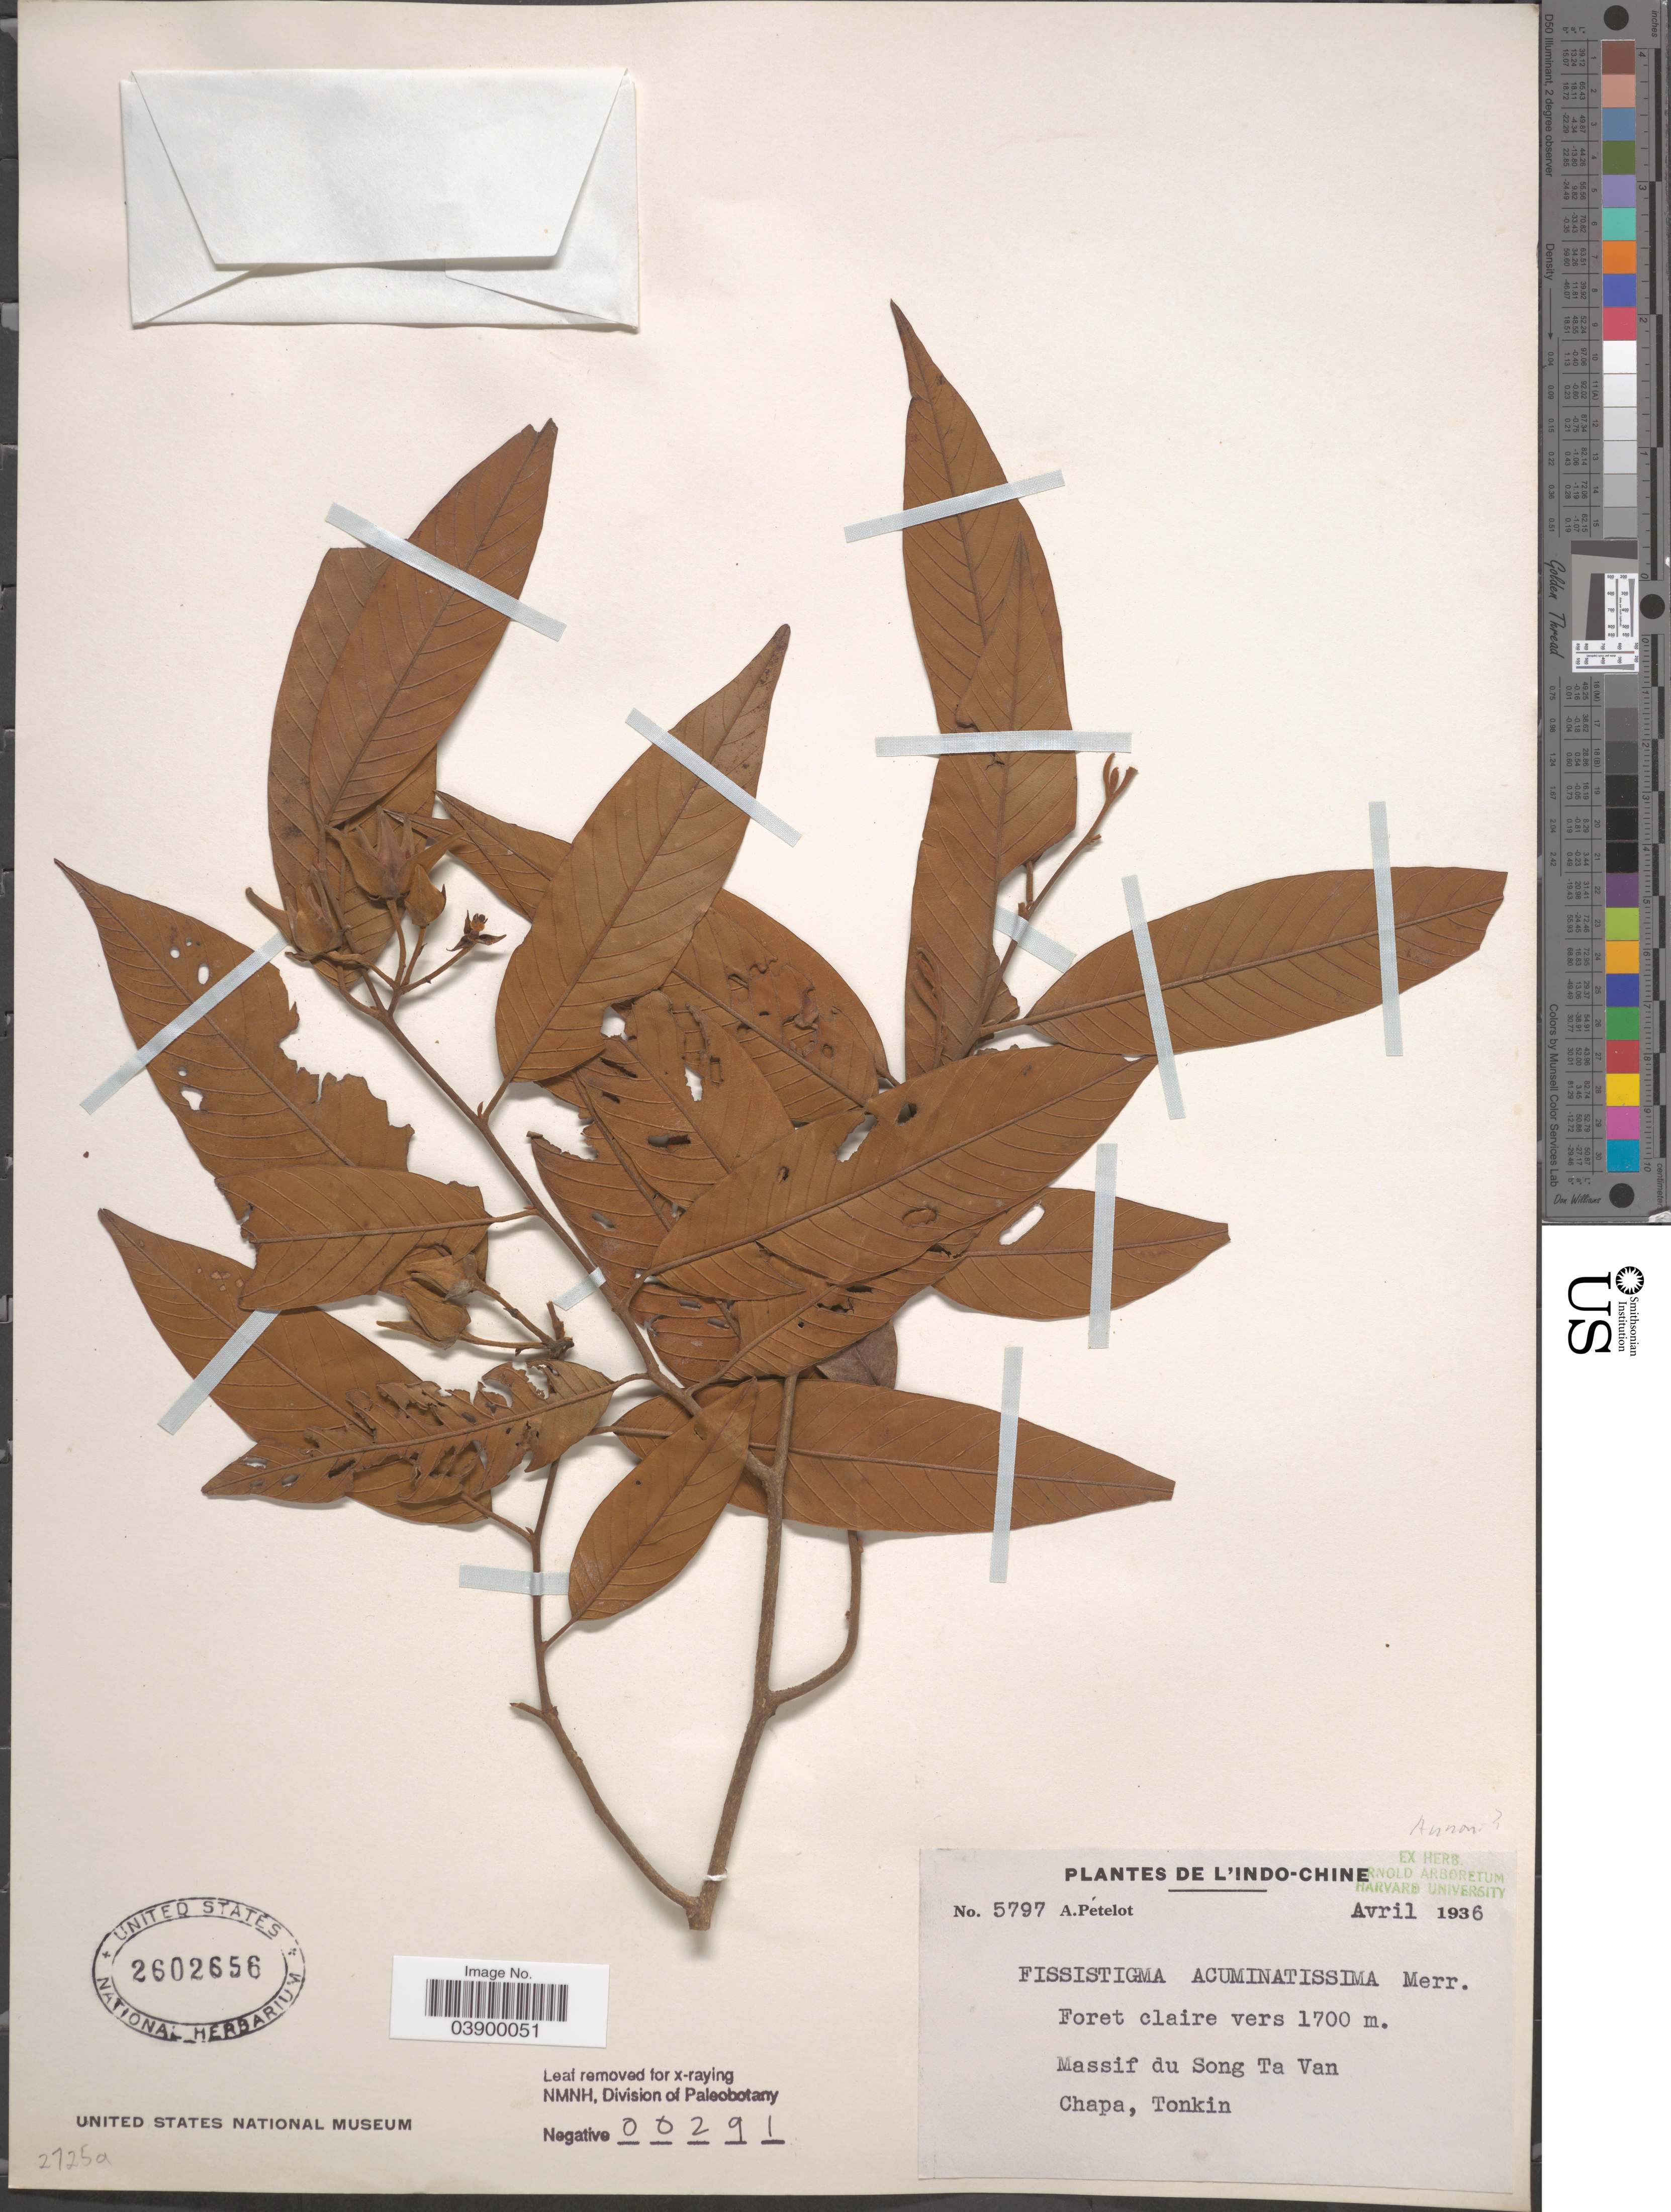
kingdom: Plantae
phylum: Tracheophyta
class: Magnoliopsida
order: Magnoliales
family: Annonaceae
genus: Fissistigma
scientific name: Fissistigma acuminatissimum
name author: Merr.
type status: Isotype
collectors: A. Petelot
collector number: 5797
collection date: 1936-04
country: Vietnam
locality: Indo-Chine. Massif du Song Ta Van. Chapa, Tonkin.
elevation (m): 1700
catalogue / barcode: US 2602656